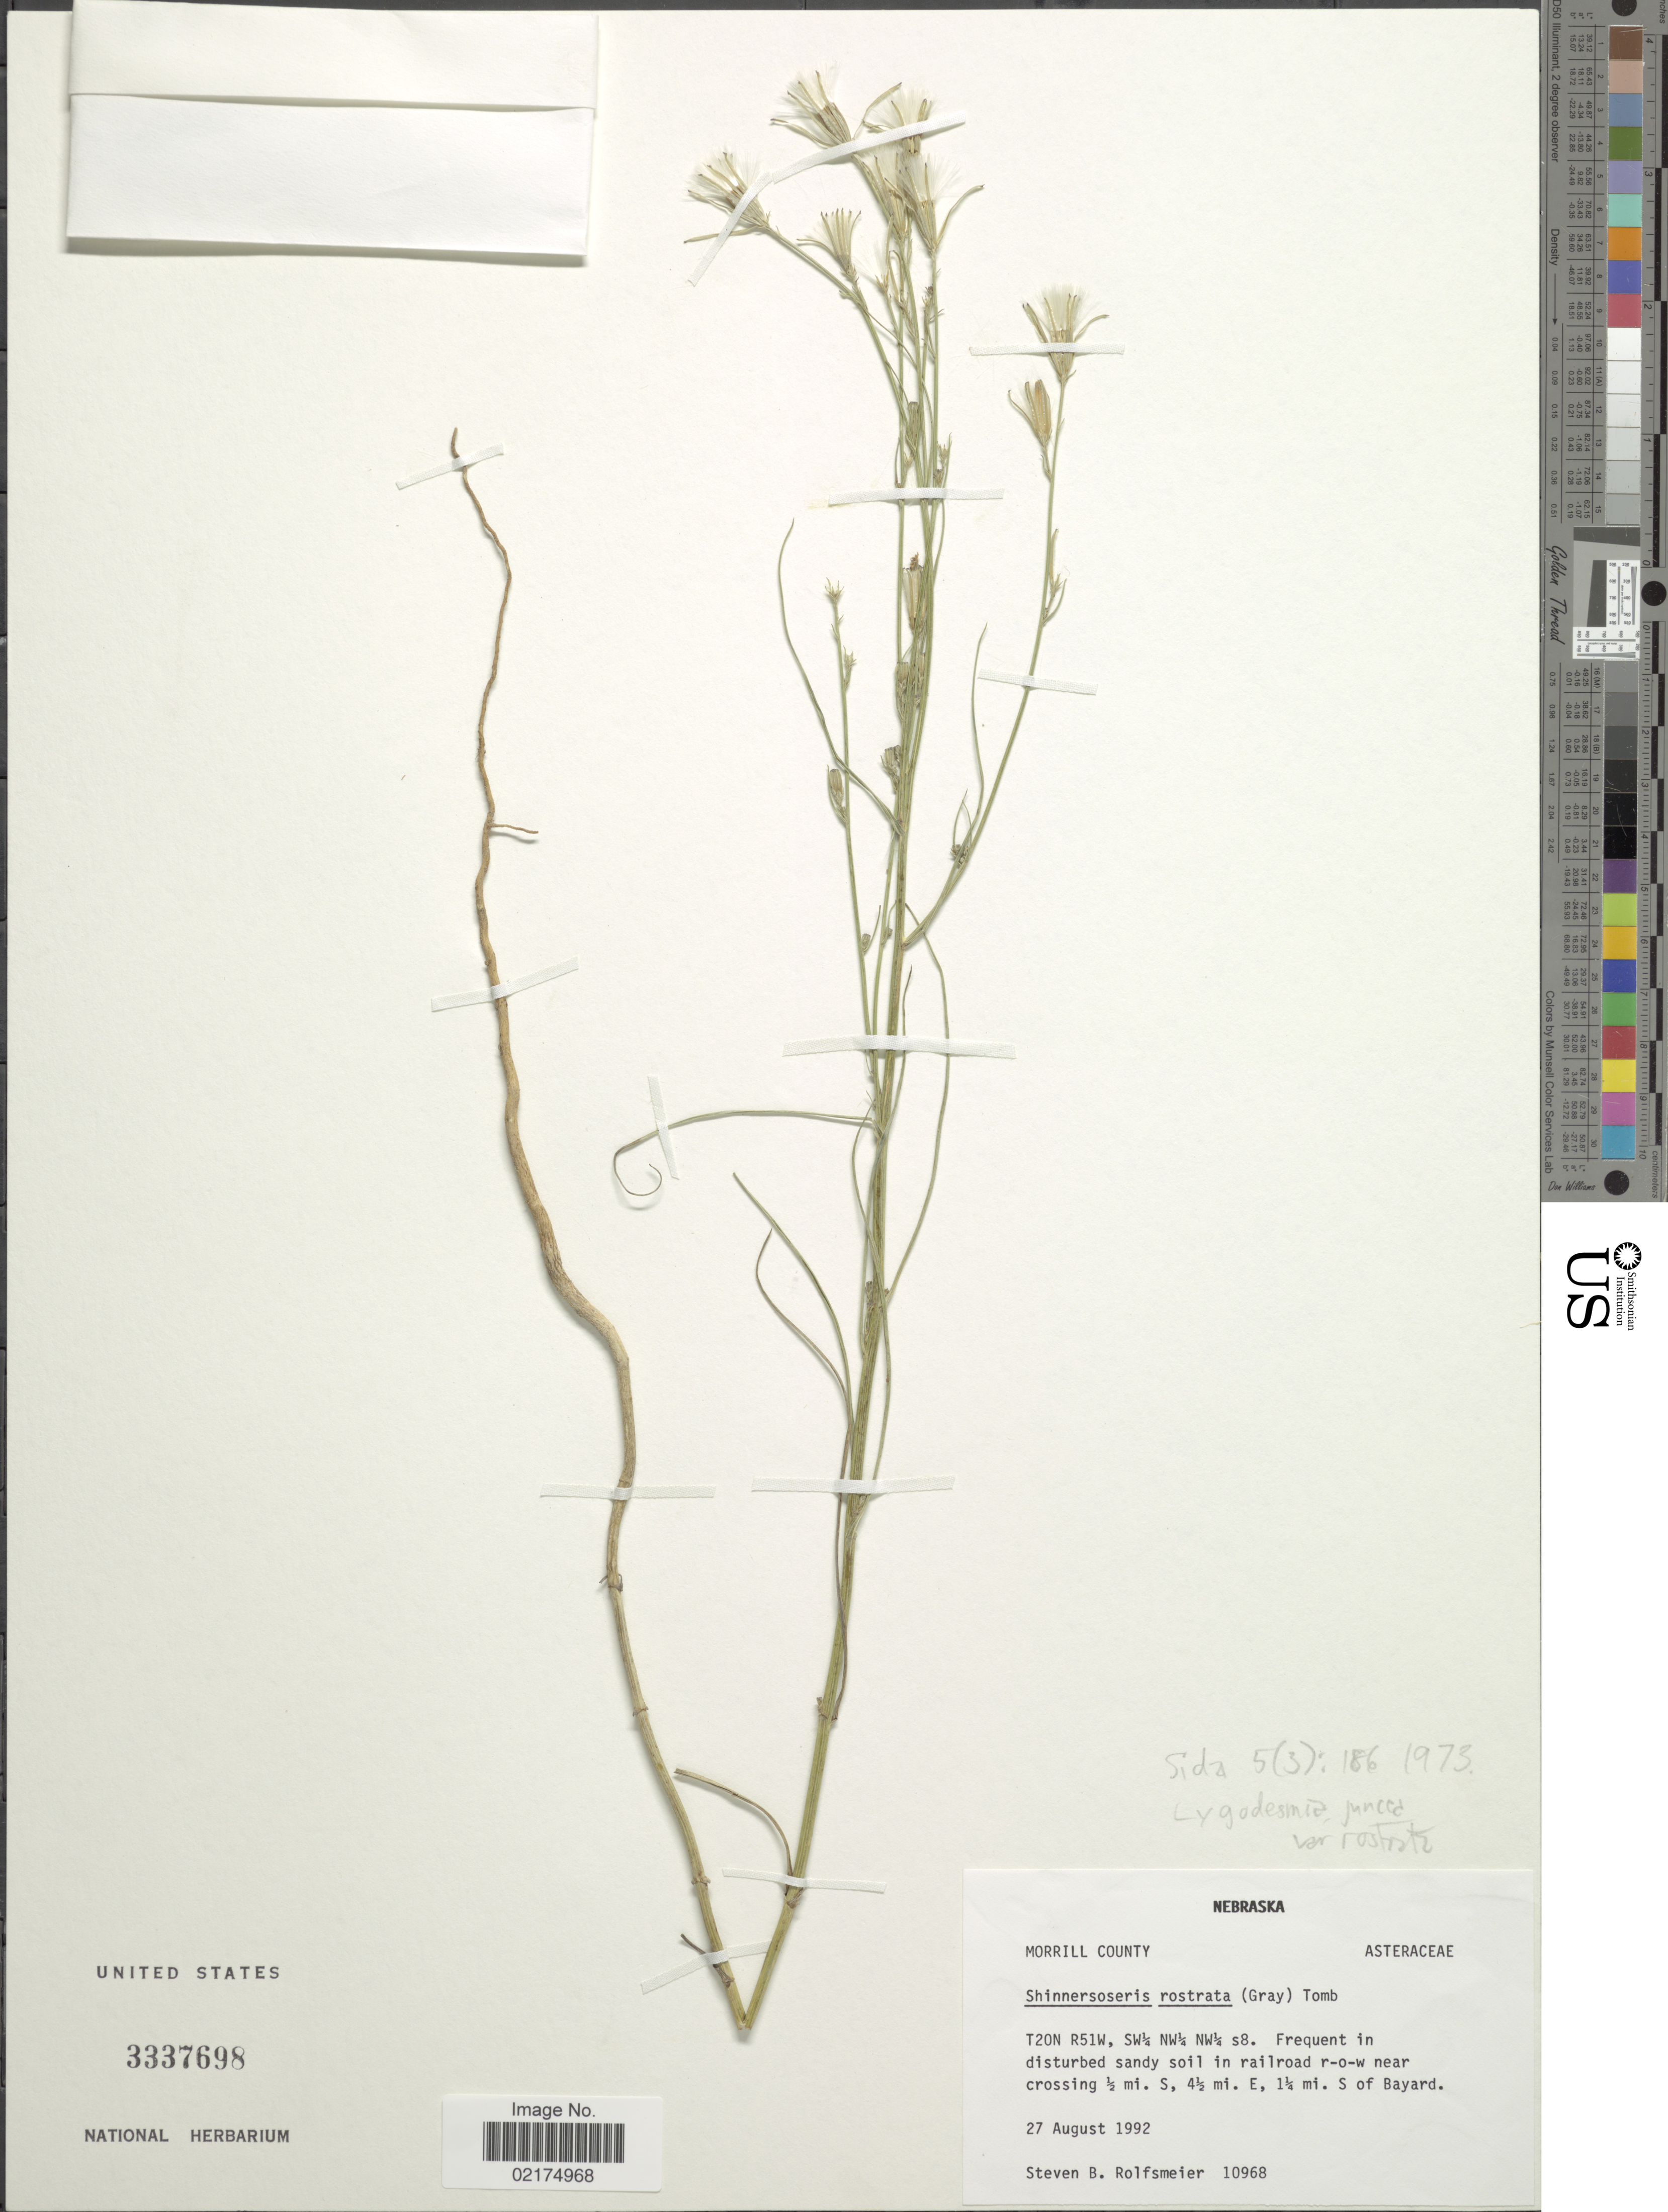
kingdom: Plantae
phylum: Tracheophyta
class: Magnoliopsida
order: Asterales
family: Asteraceae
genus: Shinnersoseris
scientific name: Shinnersoseris rostrata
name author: (A. Gray) Tomb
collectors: S. Rolfsmeier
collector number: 10968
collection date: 1992-08-27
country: United States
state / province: Nebraska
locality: T20N R51W, SW¼ NW¼ s8. Frequent in disturbed sandy soil in railroad r-o-w near crossing ½ mi. S, 4½ mi. E, 1¼ mi. S of Bayard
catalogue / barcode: US 3337698